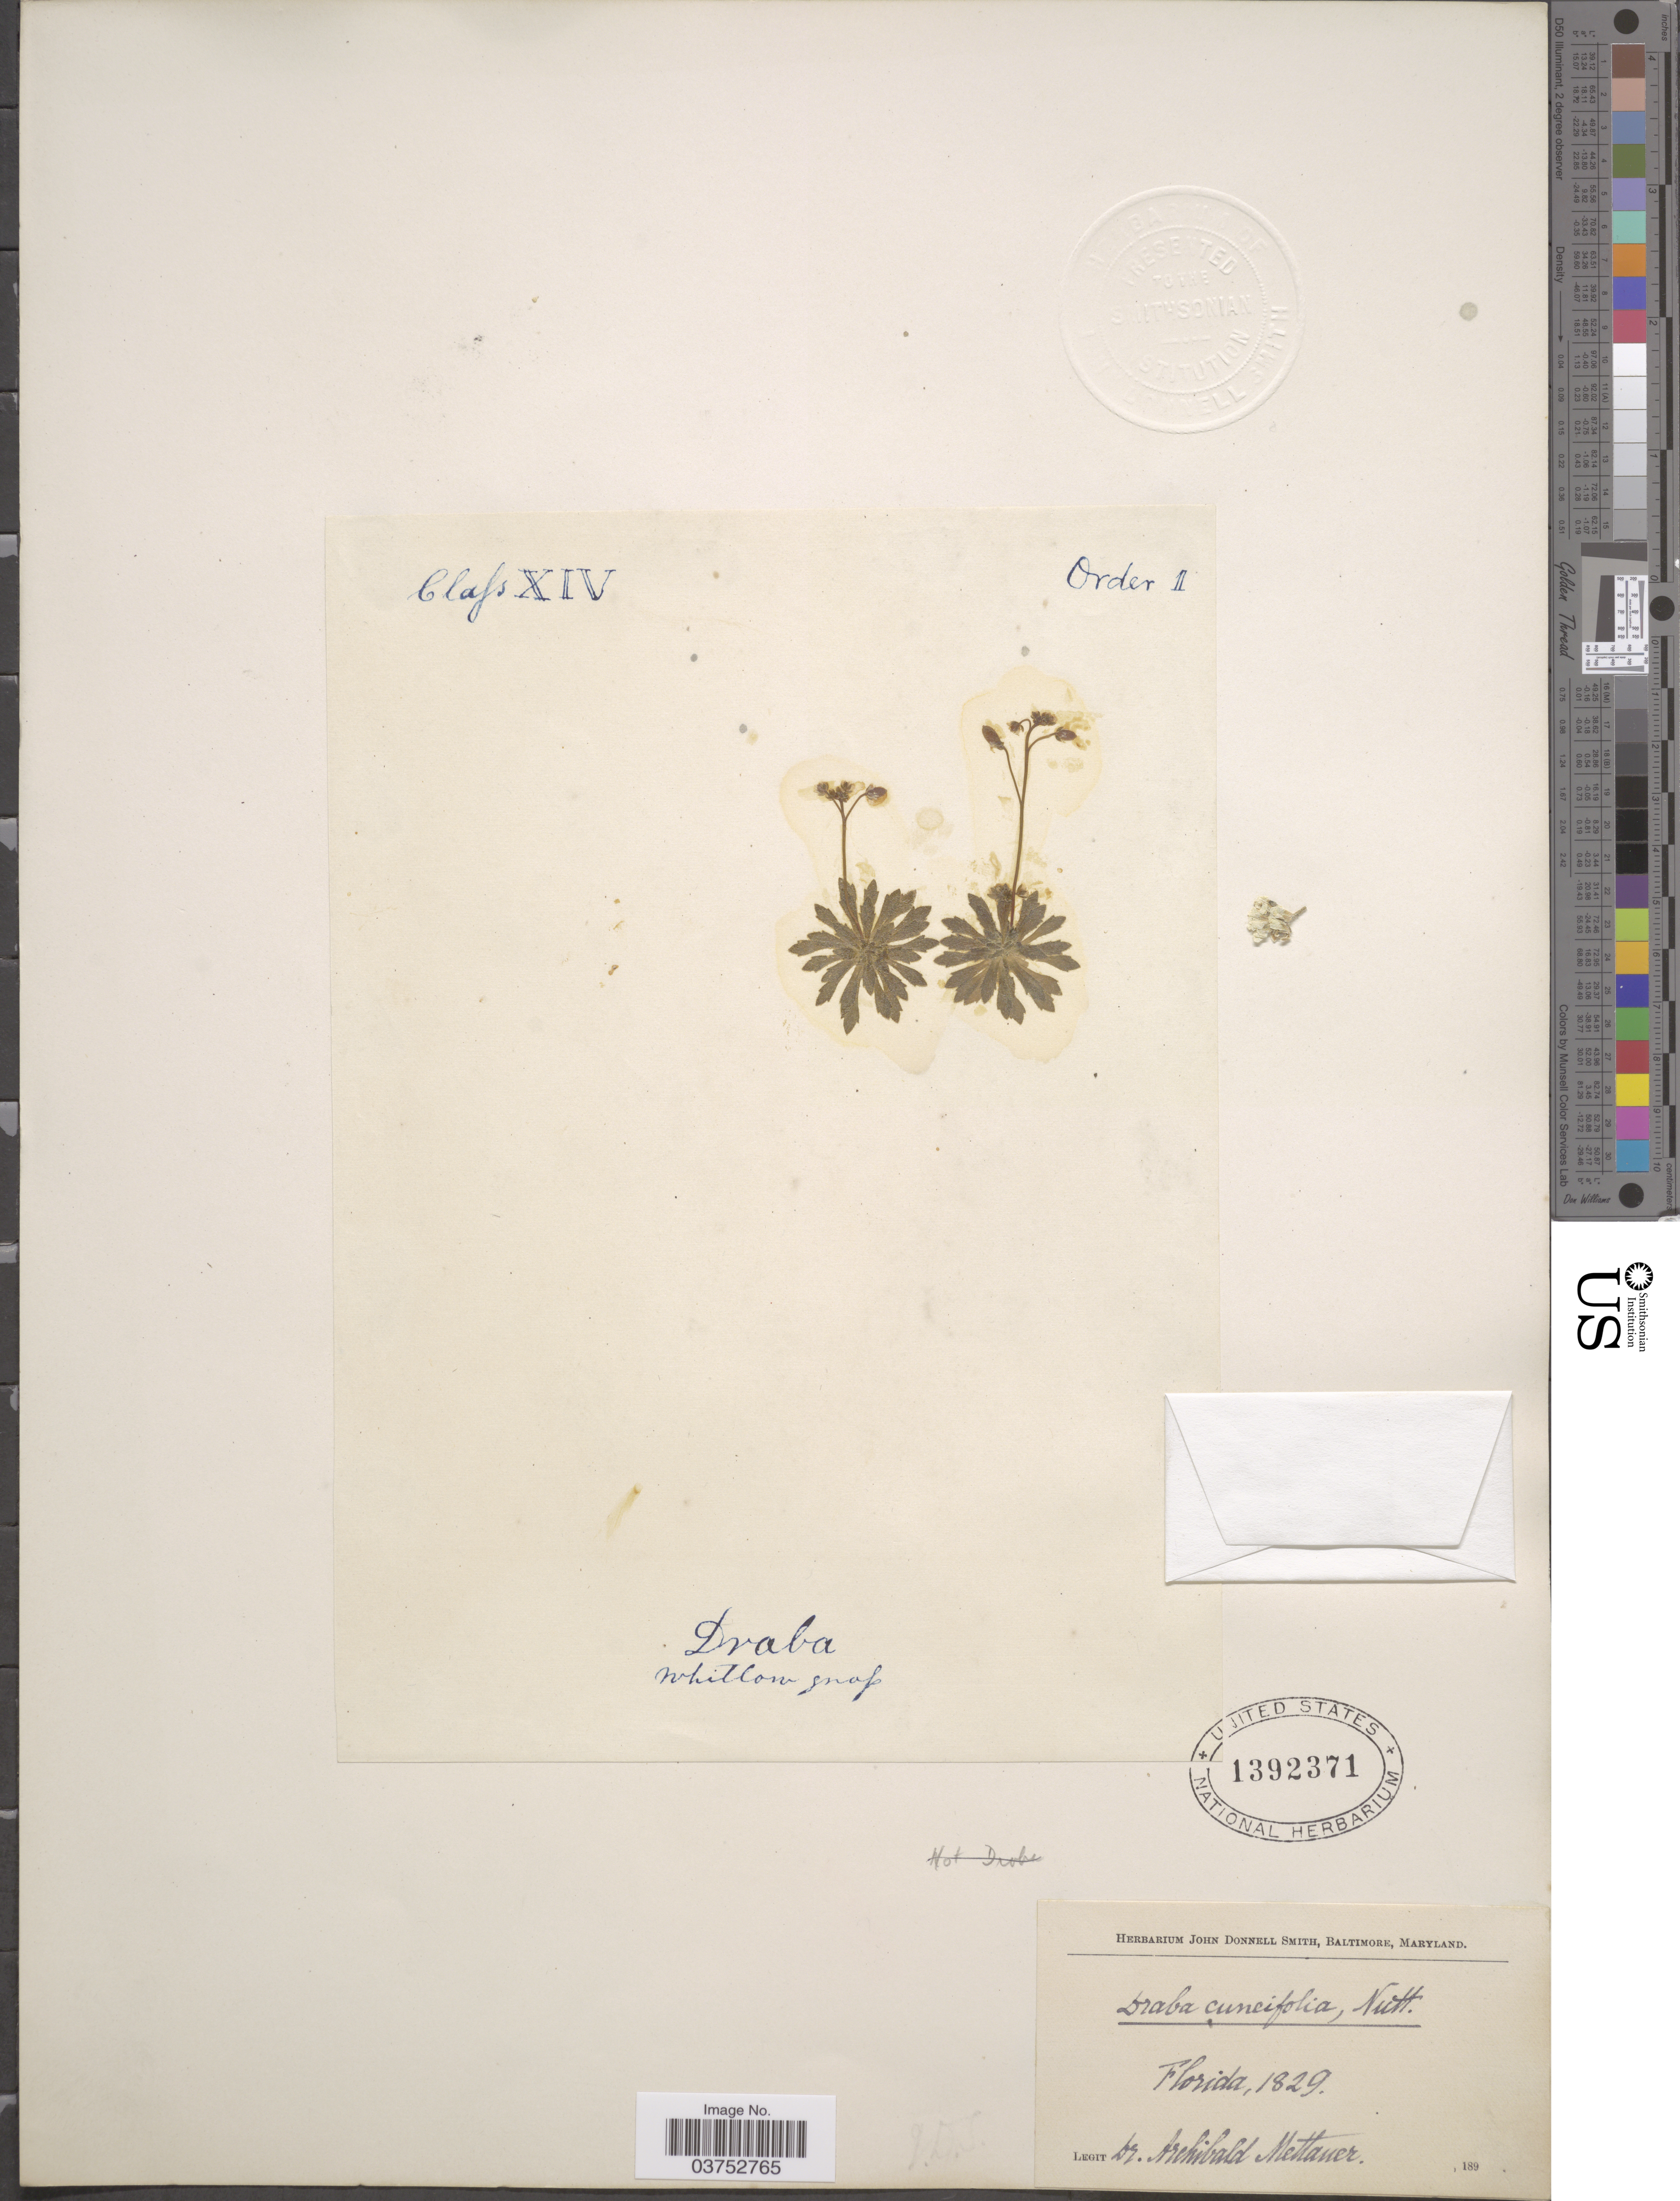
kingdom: Plantae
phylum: Tracheophyta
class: Magnoliopsida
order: Brassicales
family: Brassicaceae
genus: Draba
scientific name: Draba sp.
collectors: A. Mettauer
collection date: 1829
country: United States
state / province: Florida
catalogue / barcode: US 1392371